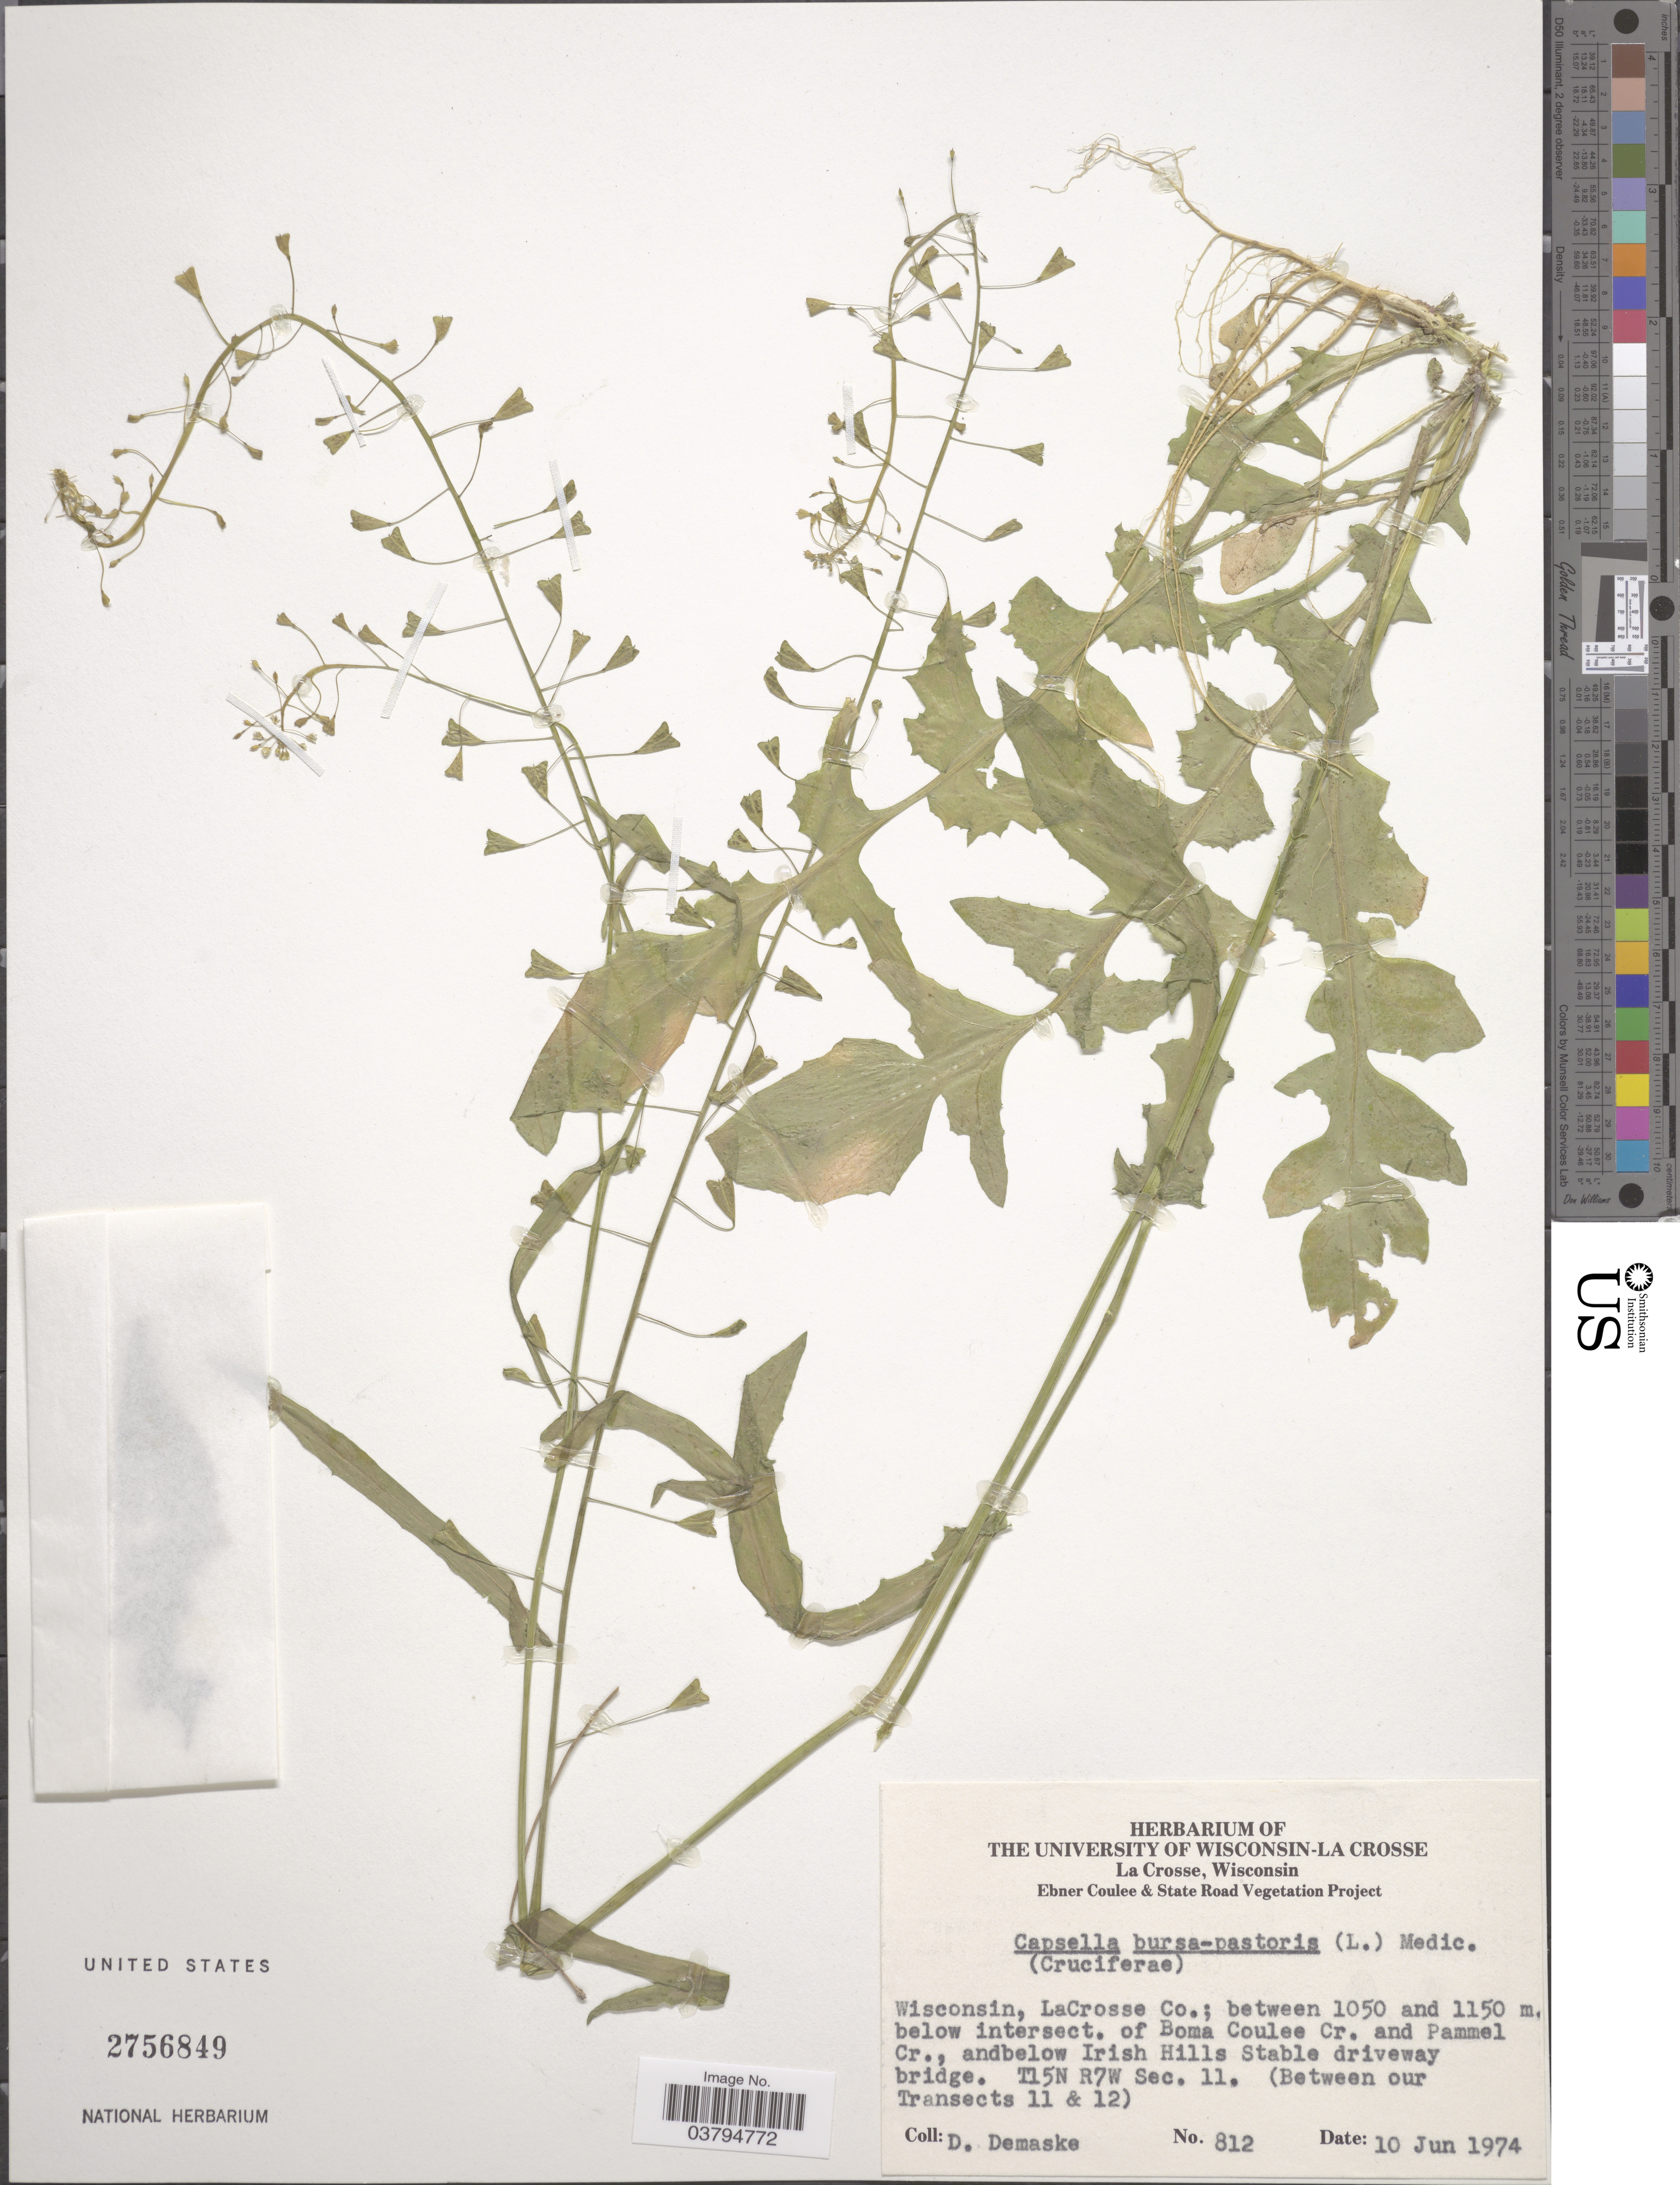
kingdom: Plantae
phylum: Tracheophyta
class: Magnoliopsida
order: Brassicales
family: Brassicaceae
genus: Capsella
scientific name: Capsella bursa-pastoris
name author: (L.) Medik.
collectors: D. Demaske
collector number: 812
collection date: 1974-06-10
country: United States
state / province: Wisconsin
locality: LaCrosse Co.; between 1050 and 1150 m. below intersect. of Boma Coulee Cr. and Pammel Cr., and below Irish Hills Stable driveway bridge. T15N R7W Sec. 11. (Between our Transects 11 & 12).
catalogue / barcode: US 2756849